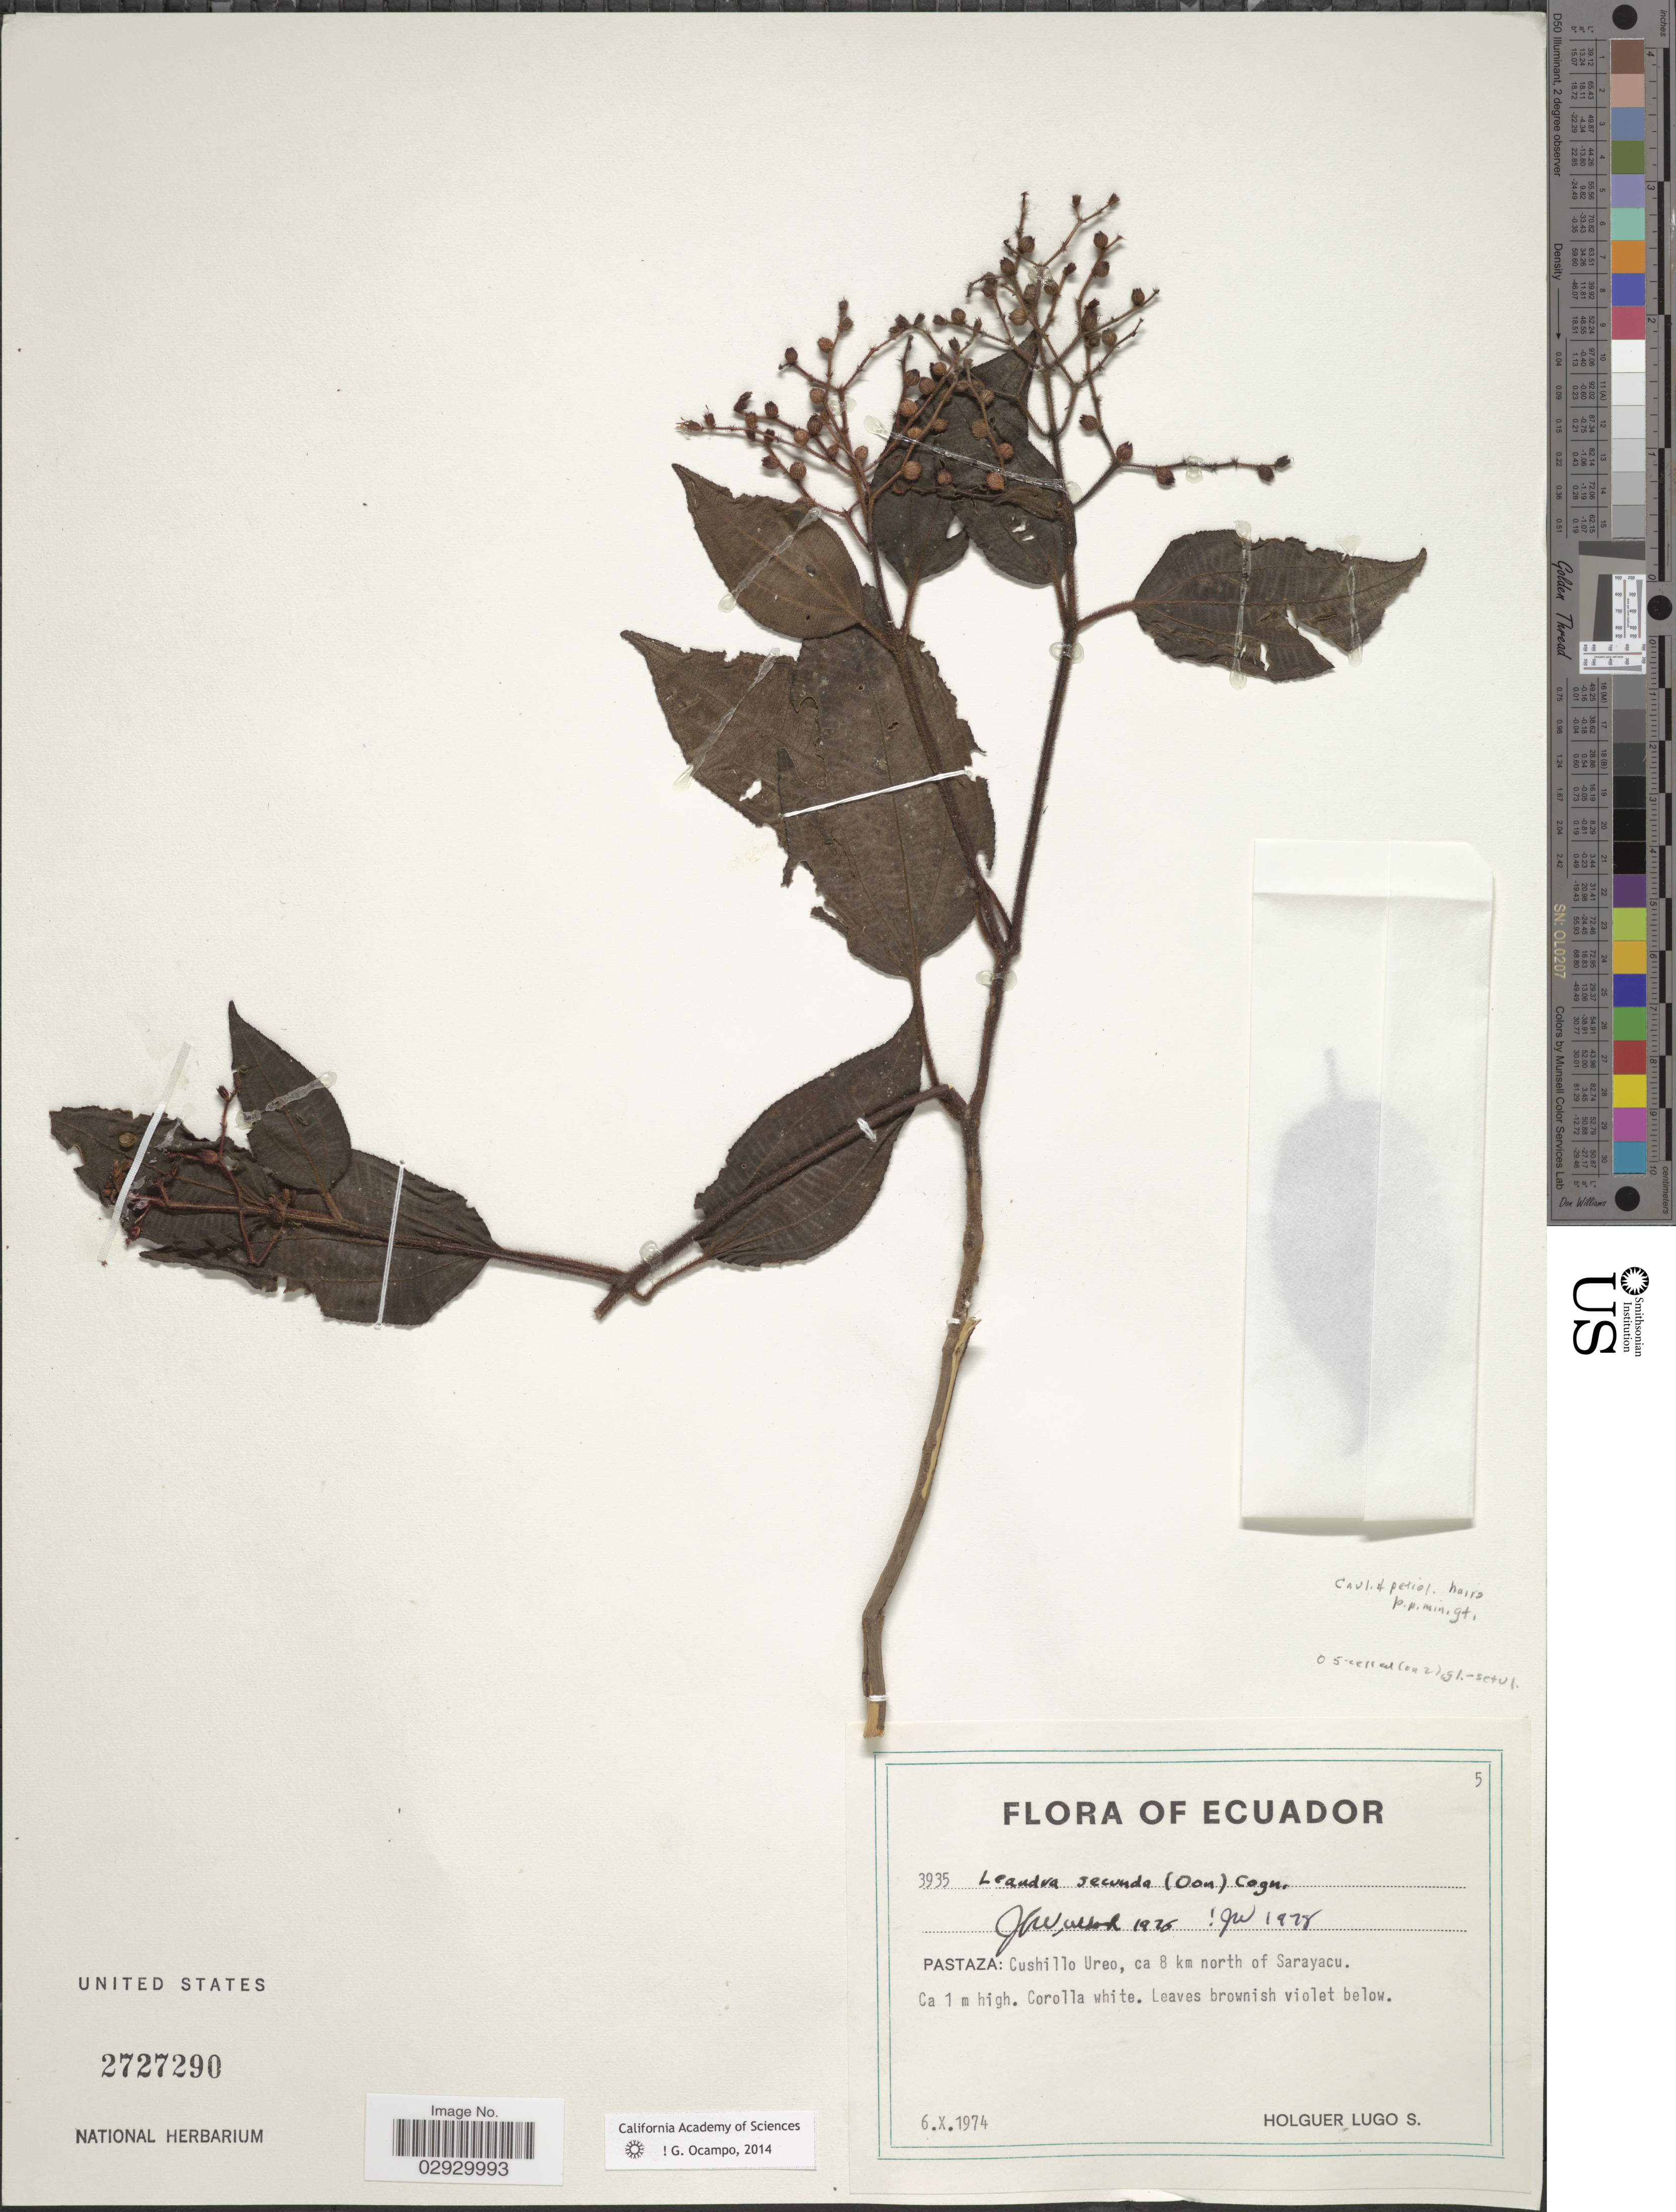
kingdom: Plantae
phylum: Tracheophyta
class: Magnoliopsida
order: Myrtales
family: Melastomataceae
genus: Leandra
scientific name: Leandra secunda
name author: (D. Don) Cogn.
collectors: H. Lugo S.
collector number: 3935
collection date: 1974-10-06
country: Ecuador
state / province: Pastaza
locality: Cushillo Ureo, ca 8 km north of Sarayacu.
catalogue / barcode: US 2727290